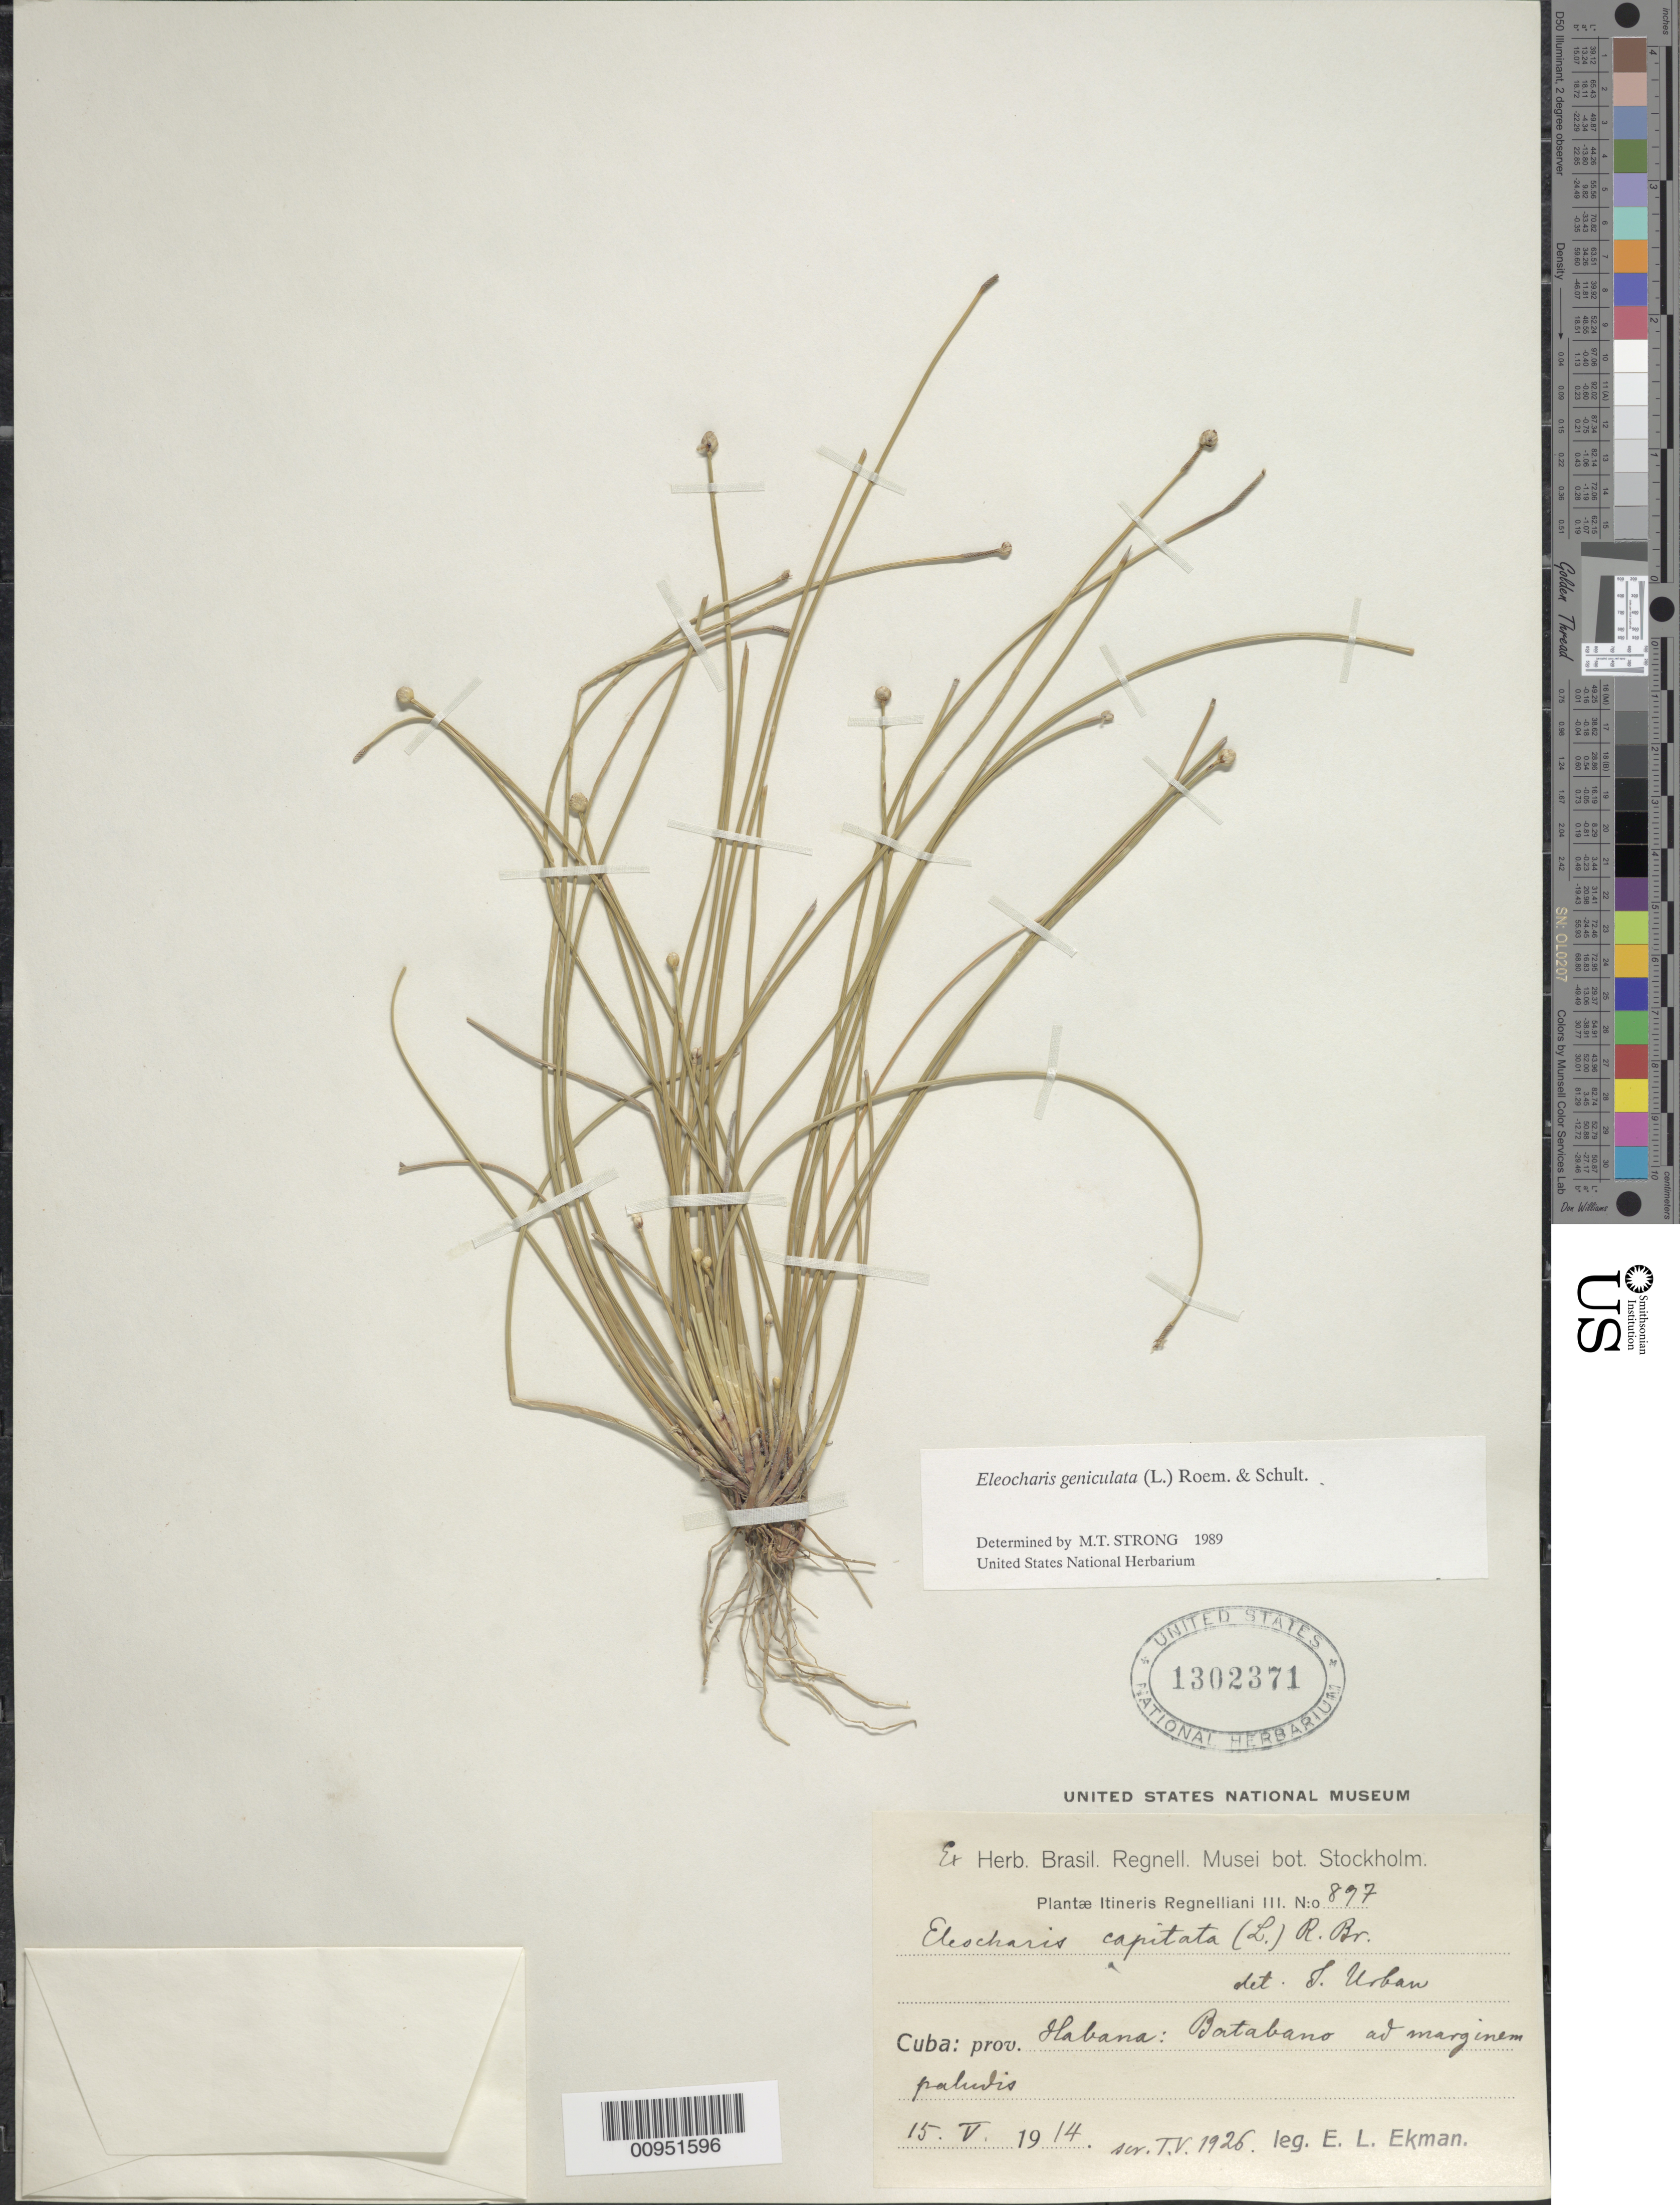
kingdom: Plantae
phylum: Tracheophyta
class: Liliopsida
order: Poales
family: Cyperaceae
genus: Eleocharis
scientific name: Eleocharis geniculata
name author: (L.) Roem. & Schult.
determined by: Strong, M. T., (US), Smithsonian Institution - National Museum of Natural History (UNITED STATES)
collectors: E. L. Ekman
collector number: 897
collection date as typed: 15 May 1914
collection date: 1914-05-15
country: Cuba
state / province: La Habana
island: Cuba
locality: Batabano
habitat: Ad "marginum palindris"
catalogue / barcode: US 1302371